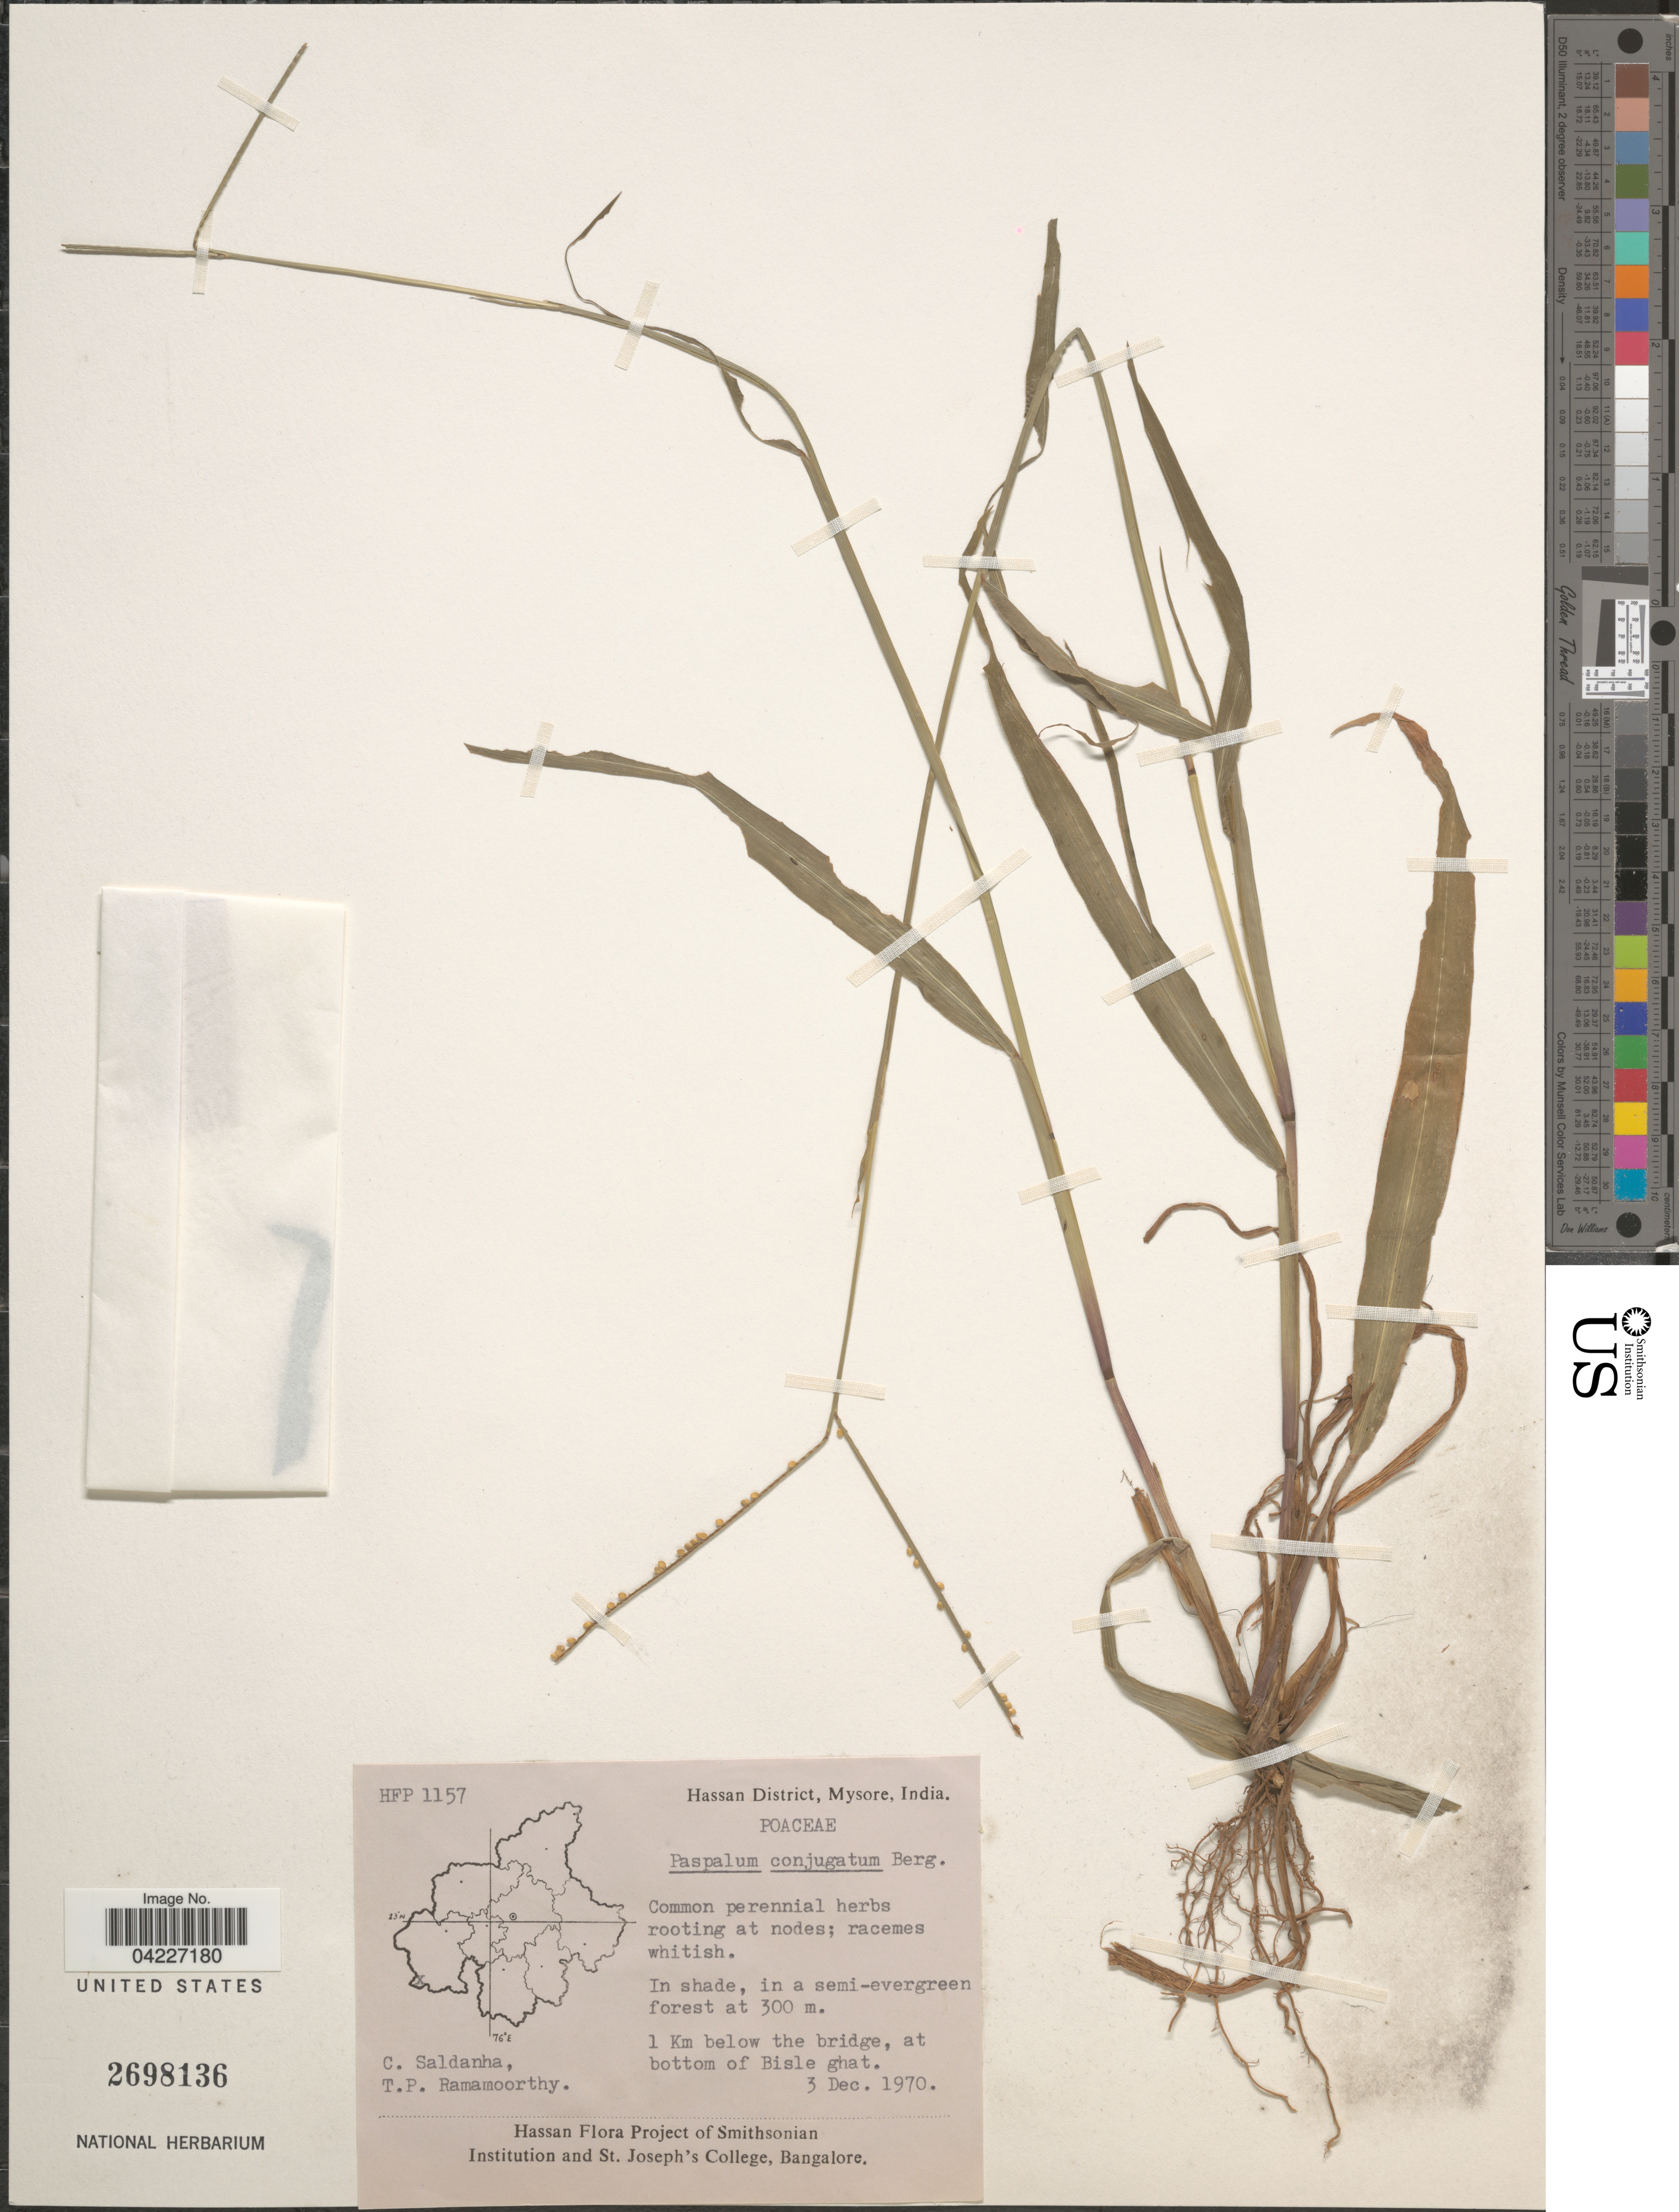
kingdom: Plantae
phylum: Tracheophyta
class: Liliopsida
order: Poales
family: Poaceae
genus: Paspalum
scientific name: Paspalum conjugatum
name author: P.J. Bergius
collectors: C. Saldanha & T. P. Ramamoorthy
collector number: HFP 1157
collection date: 1970-12-03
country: India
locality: Hassan District, Mysore. 1 Km below the bridge, at bottom of Bisle ghat.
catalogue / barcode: US 2698136